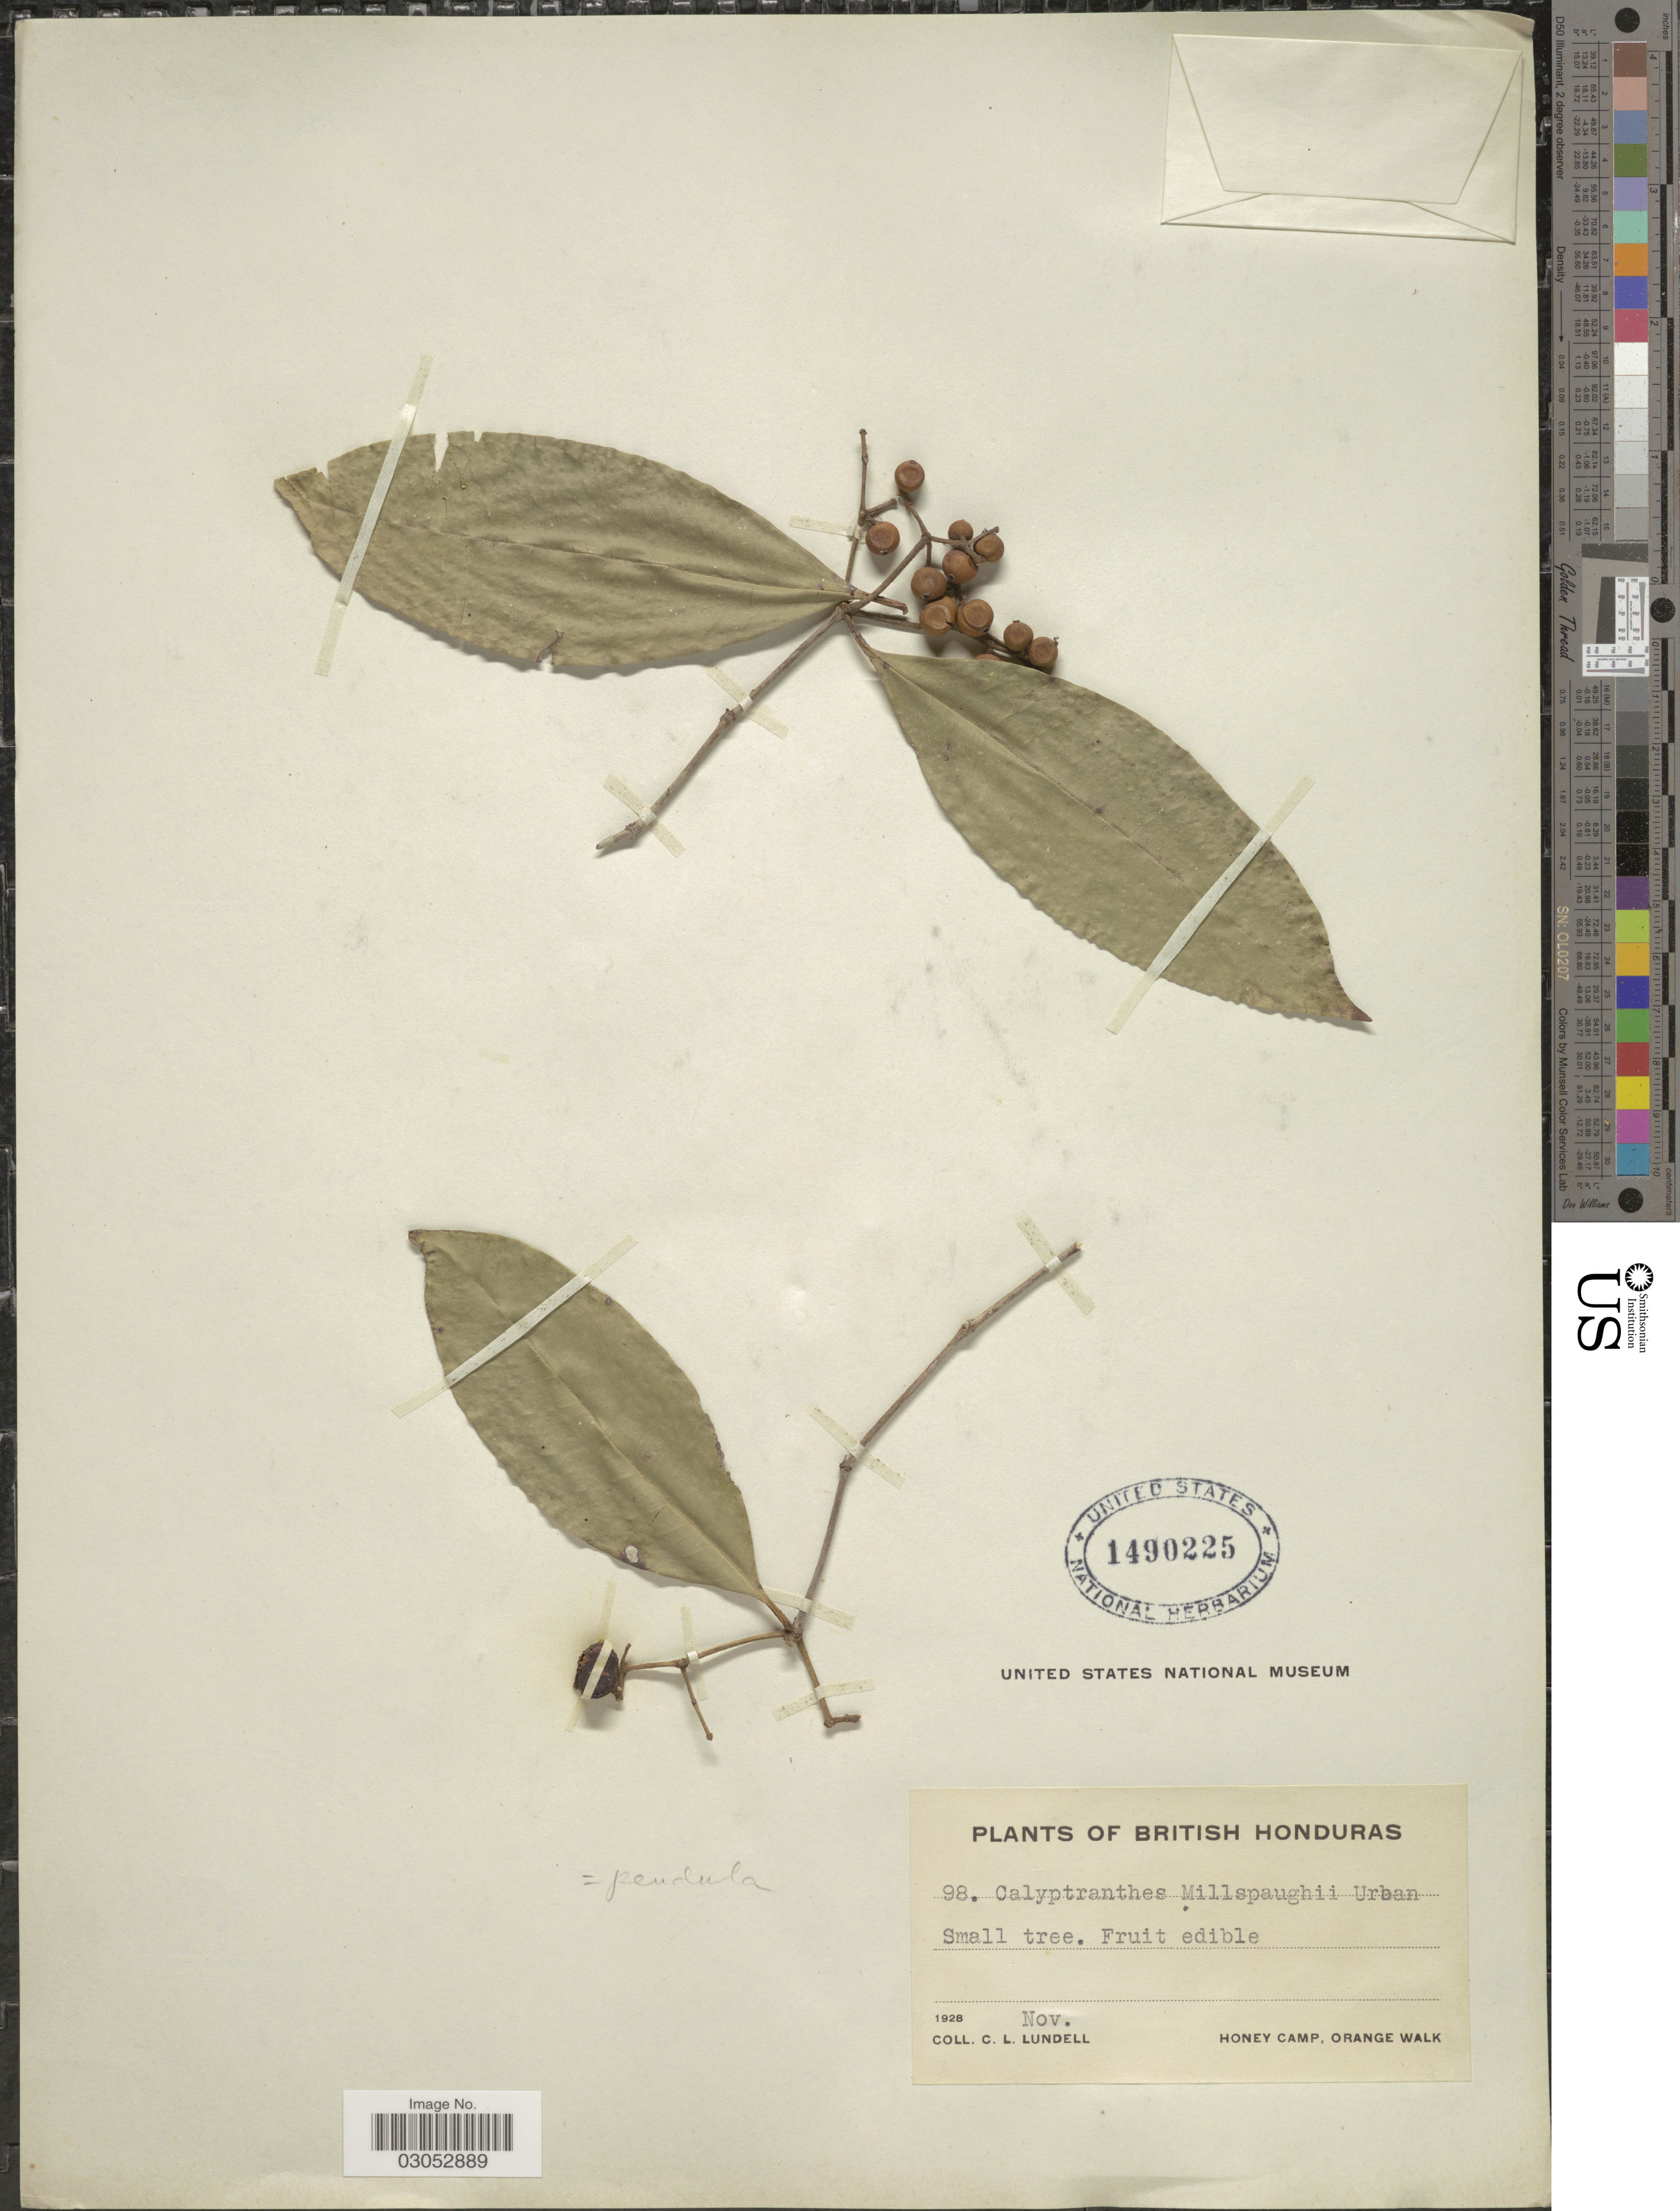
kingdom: Plantae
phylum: Tracheophyta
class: Magnoliopsida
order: Myrtales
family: Myrtaceae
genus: Myrcia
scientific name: Myrcia pendens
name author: A.R. Lourenço & Sánchez-Cháv.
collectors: C. L. Lundell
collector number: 98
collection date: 1928-11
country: Belize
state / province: Orange Walk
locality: British Honduras, Honey Camp.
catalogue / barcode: US 1490225